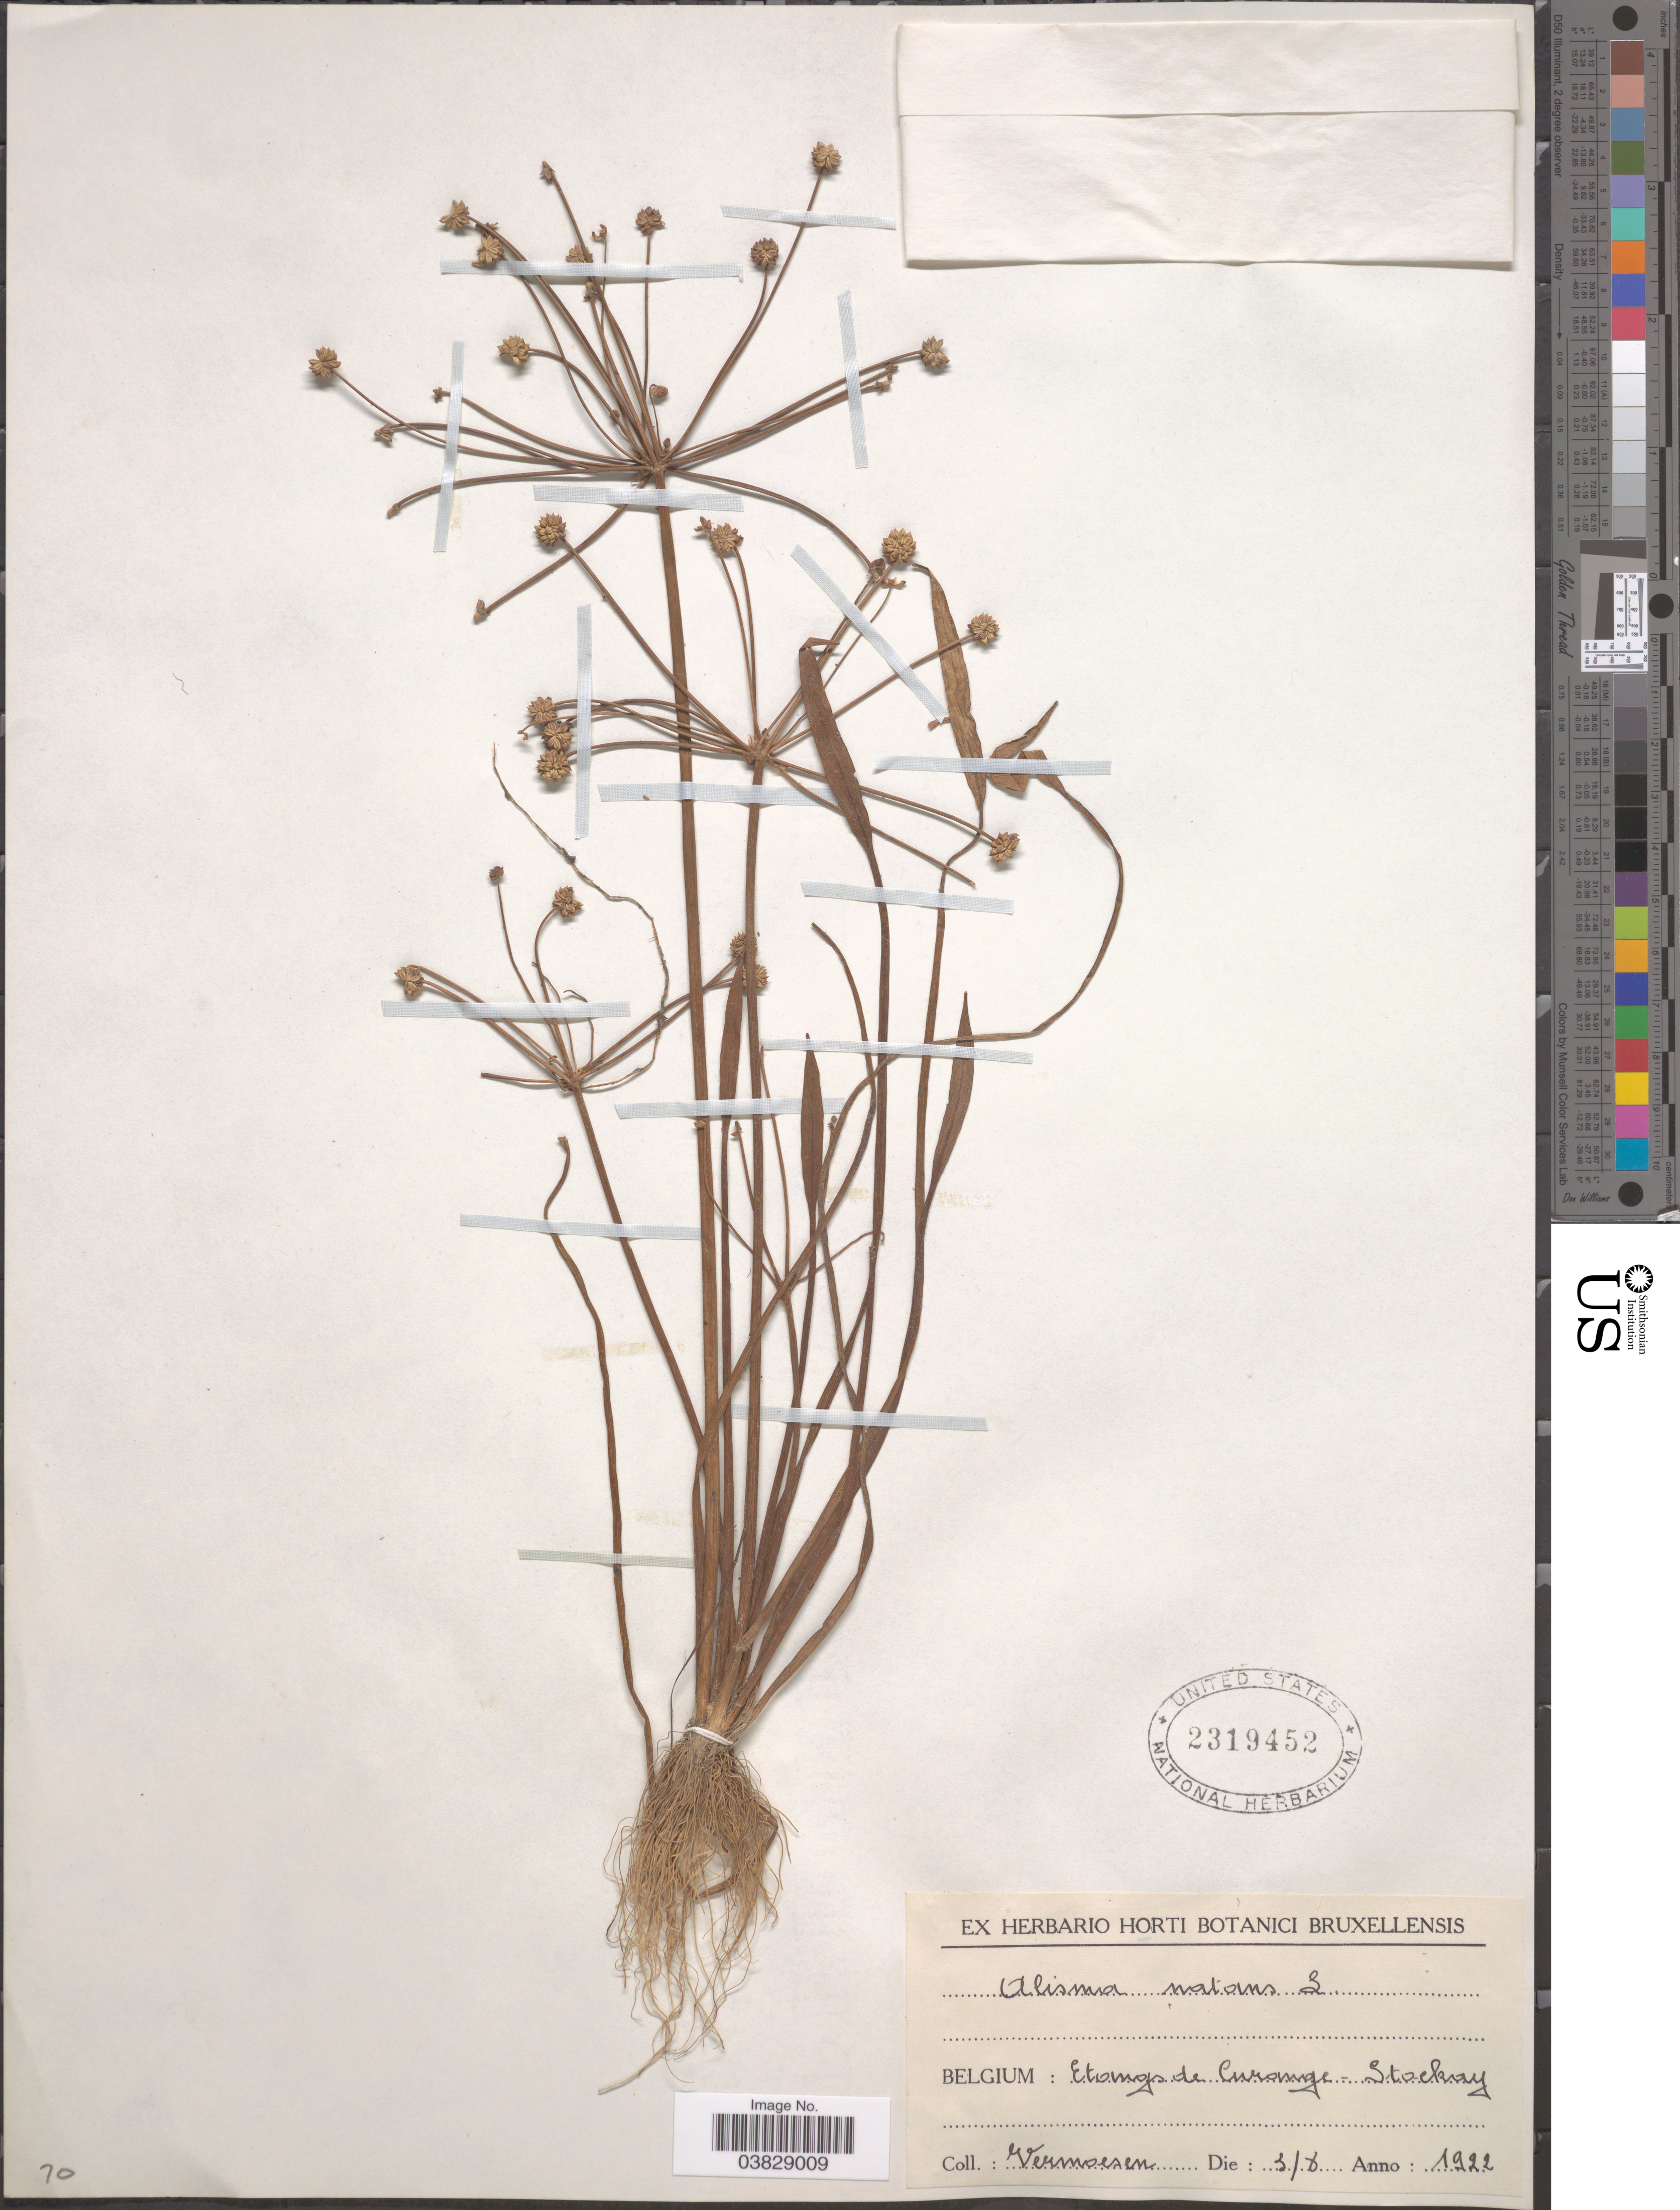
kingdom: Plantae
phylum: Tracheophyta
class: Liliopsida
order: Alismatales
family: Alismataceae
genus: Alisma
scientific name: Alisma natans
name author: L.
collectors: -- Vermoesen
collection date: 1922-08-03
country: Belgium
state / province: Brussels, Capital District of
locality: Etangs de Curange- Stockay [interpreted].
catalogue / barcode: US 2319452